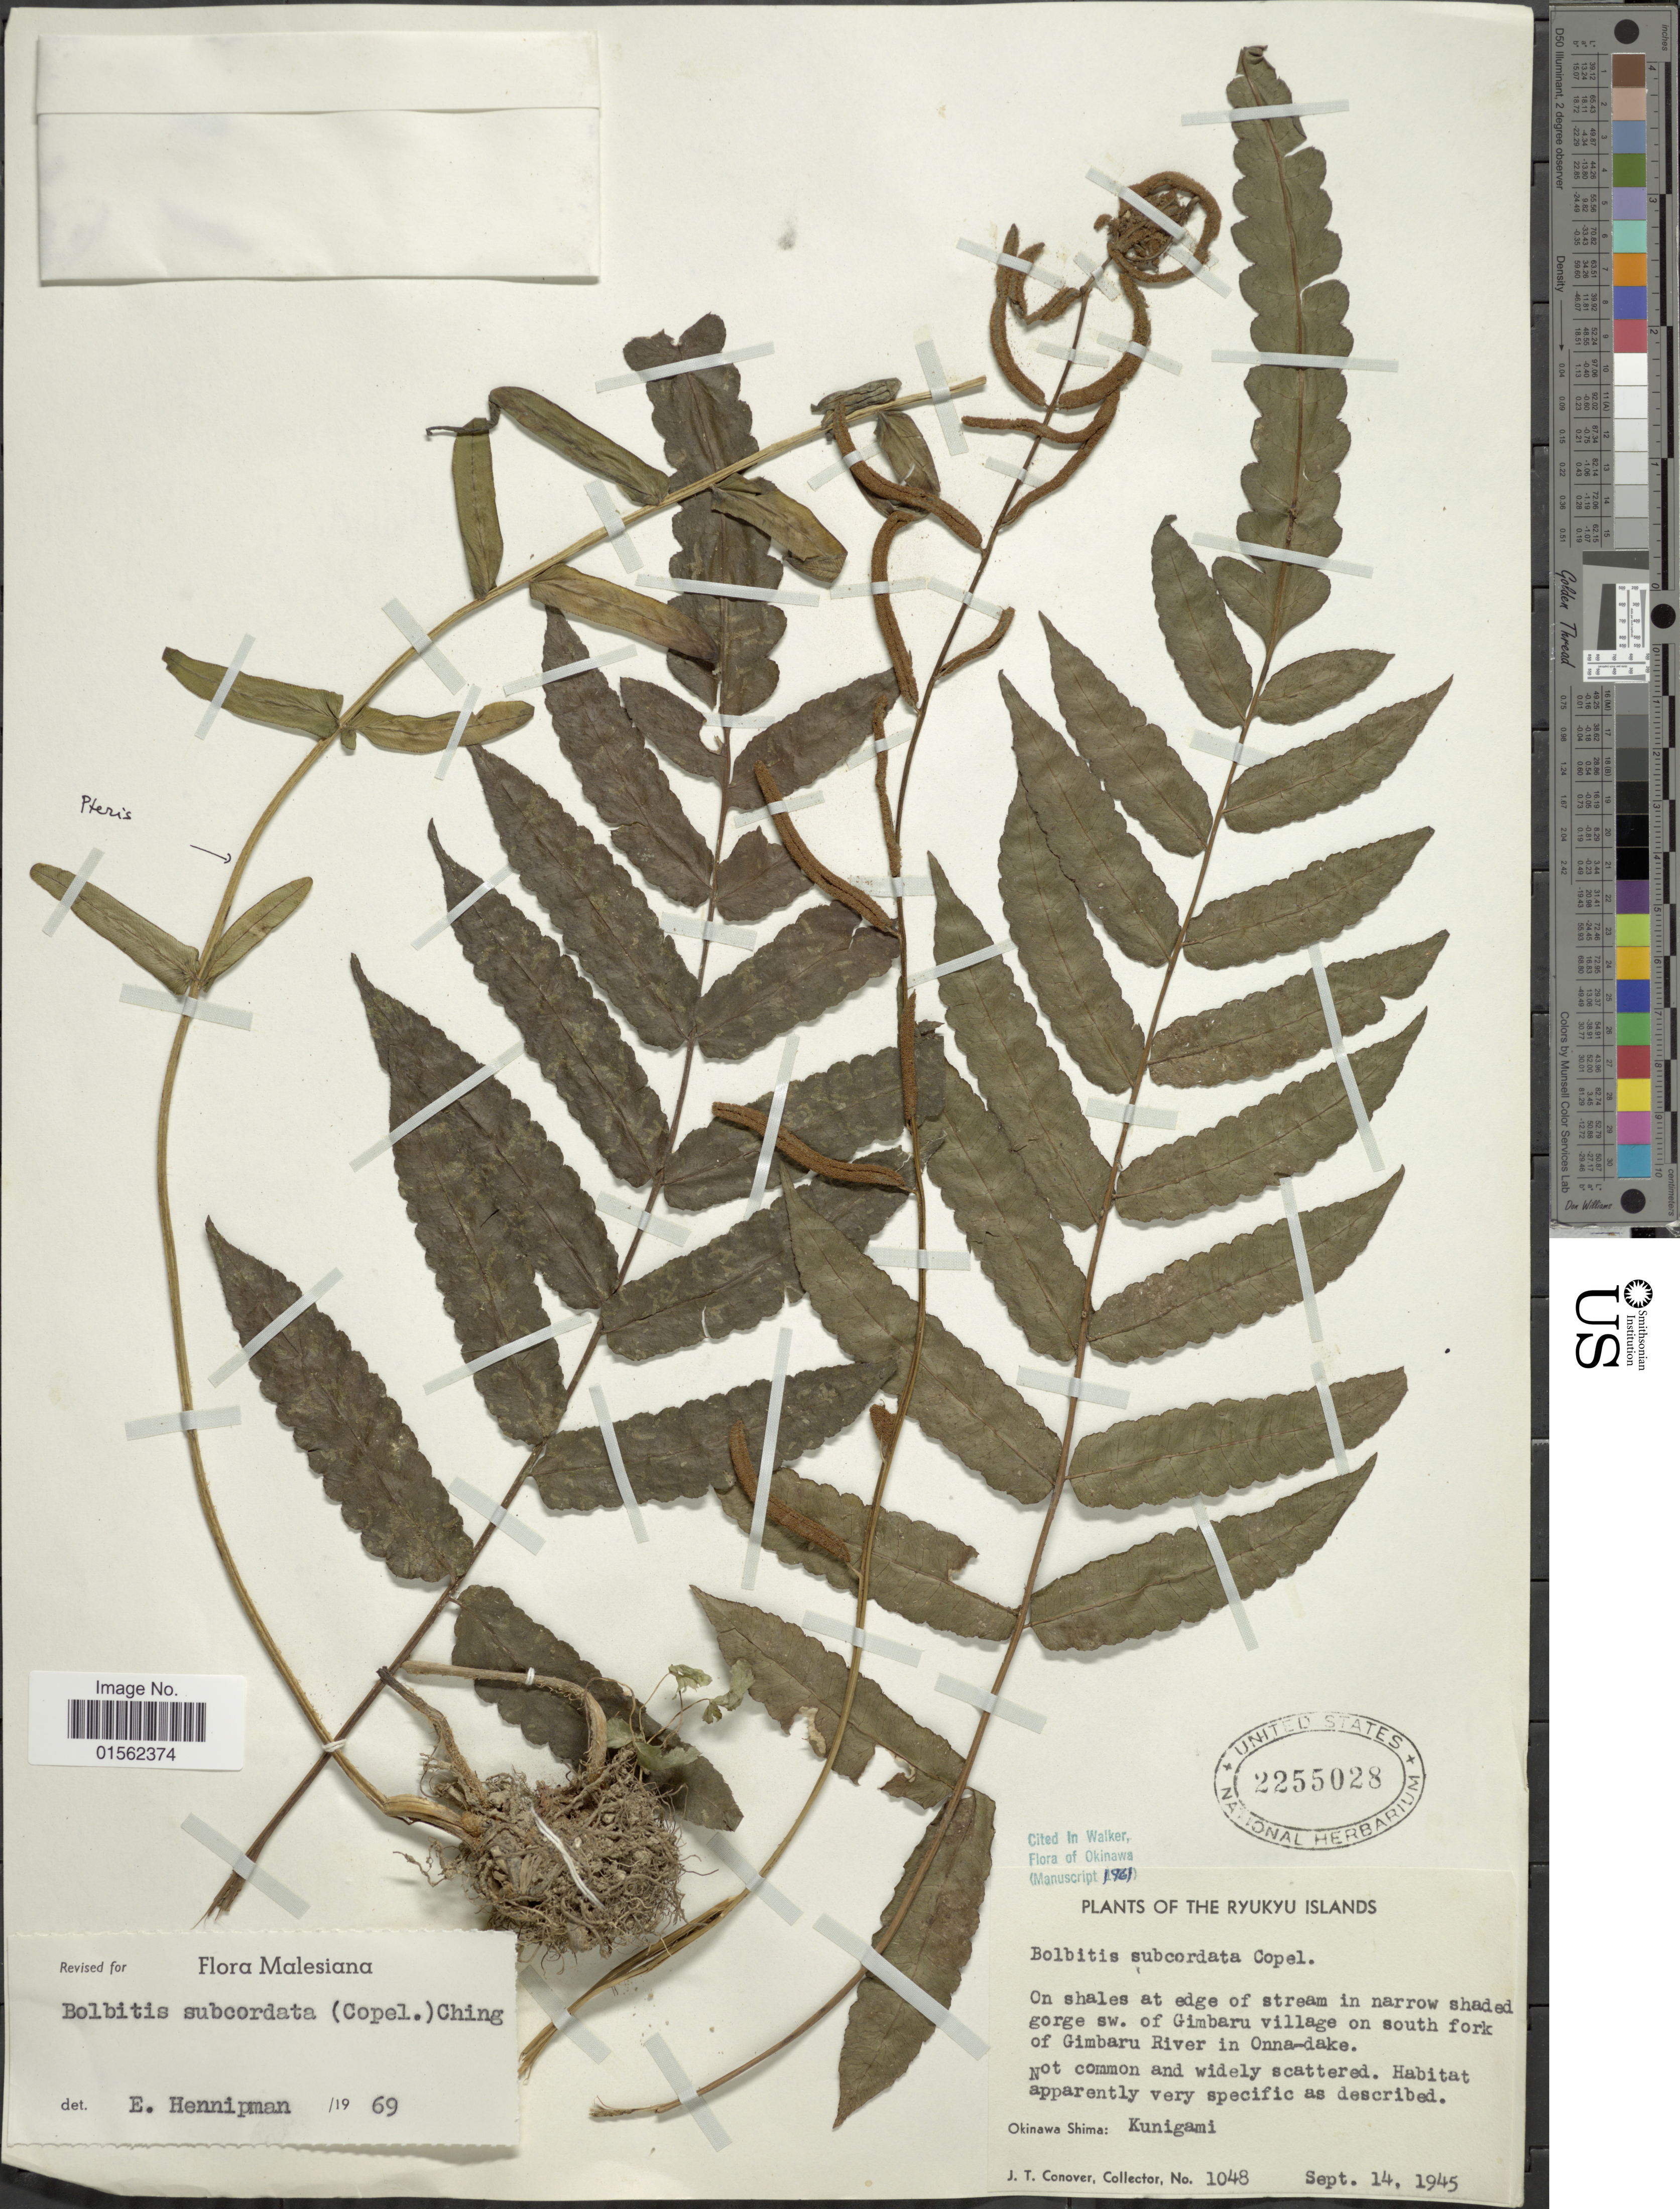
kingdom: Plantae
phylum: Tracheophyta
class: Polypodiopsida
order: Polypodiales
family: Dryopteridaceae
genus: Bolbitis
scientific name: Bolbitis subcordata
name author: (Copel.) Ching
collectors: J. T. Conover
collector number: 1048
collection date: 1945-09-14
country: Japan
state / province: Okinawa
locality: Ryukyu Islands, on shales at edge of stream in narrow shaded gorge sw. of Gimbaru village on south fork of Gimbaru River in Onna-dake, Okinawa Shima: Kunigami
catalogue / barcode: US 2255028